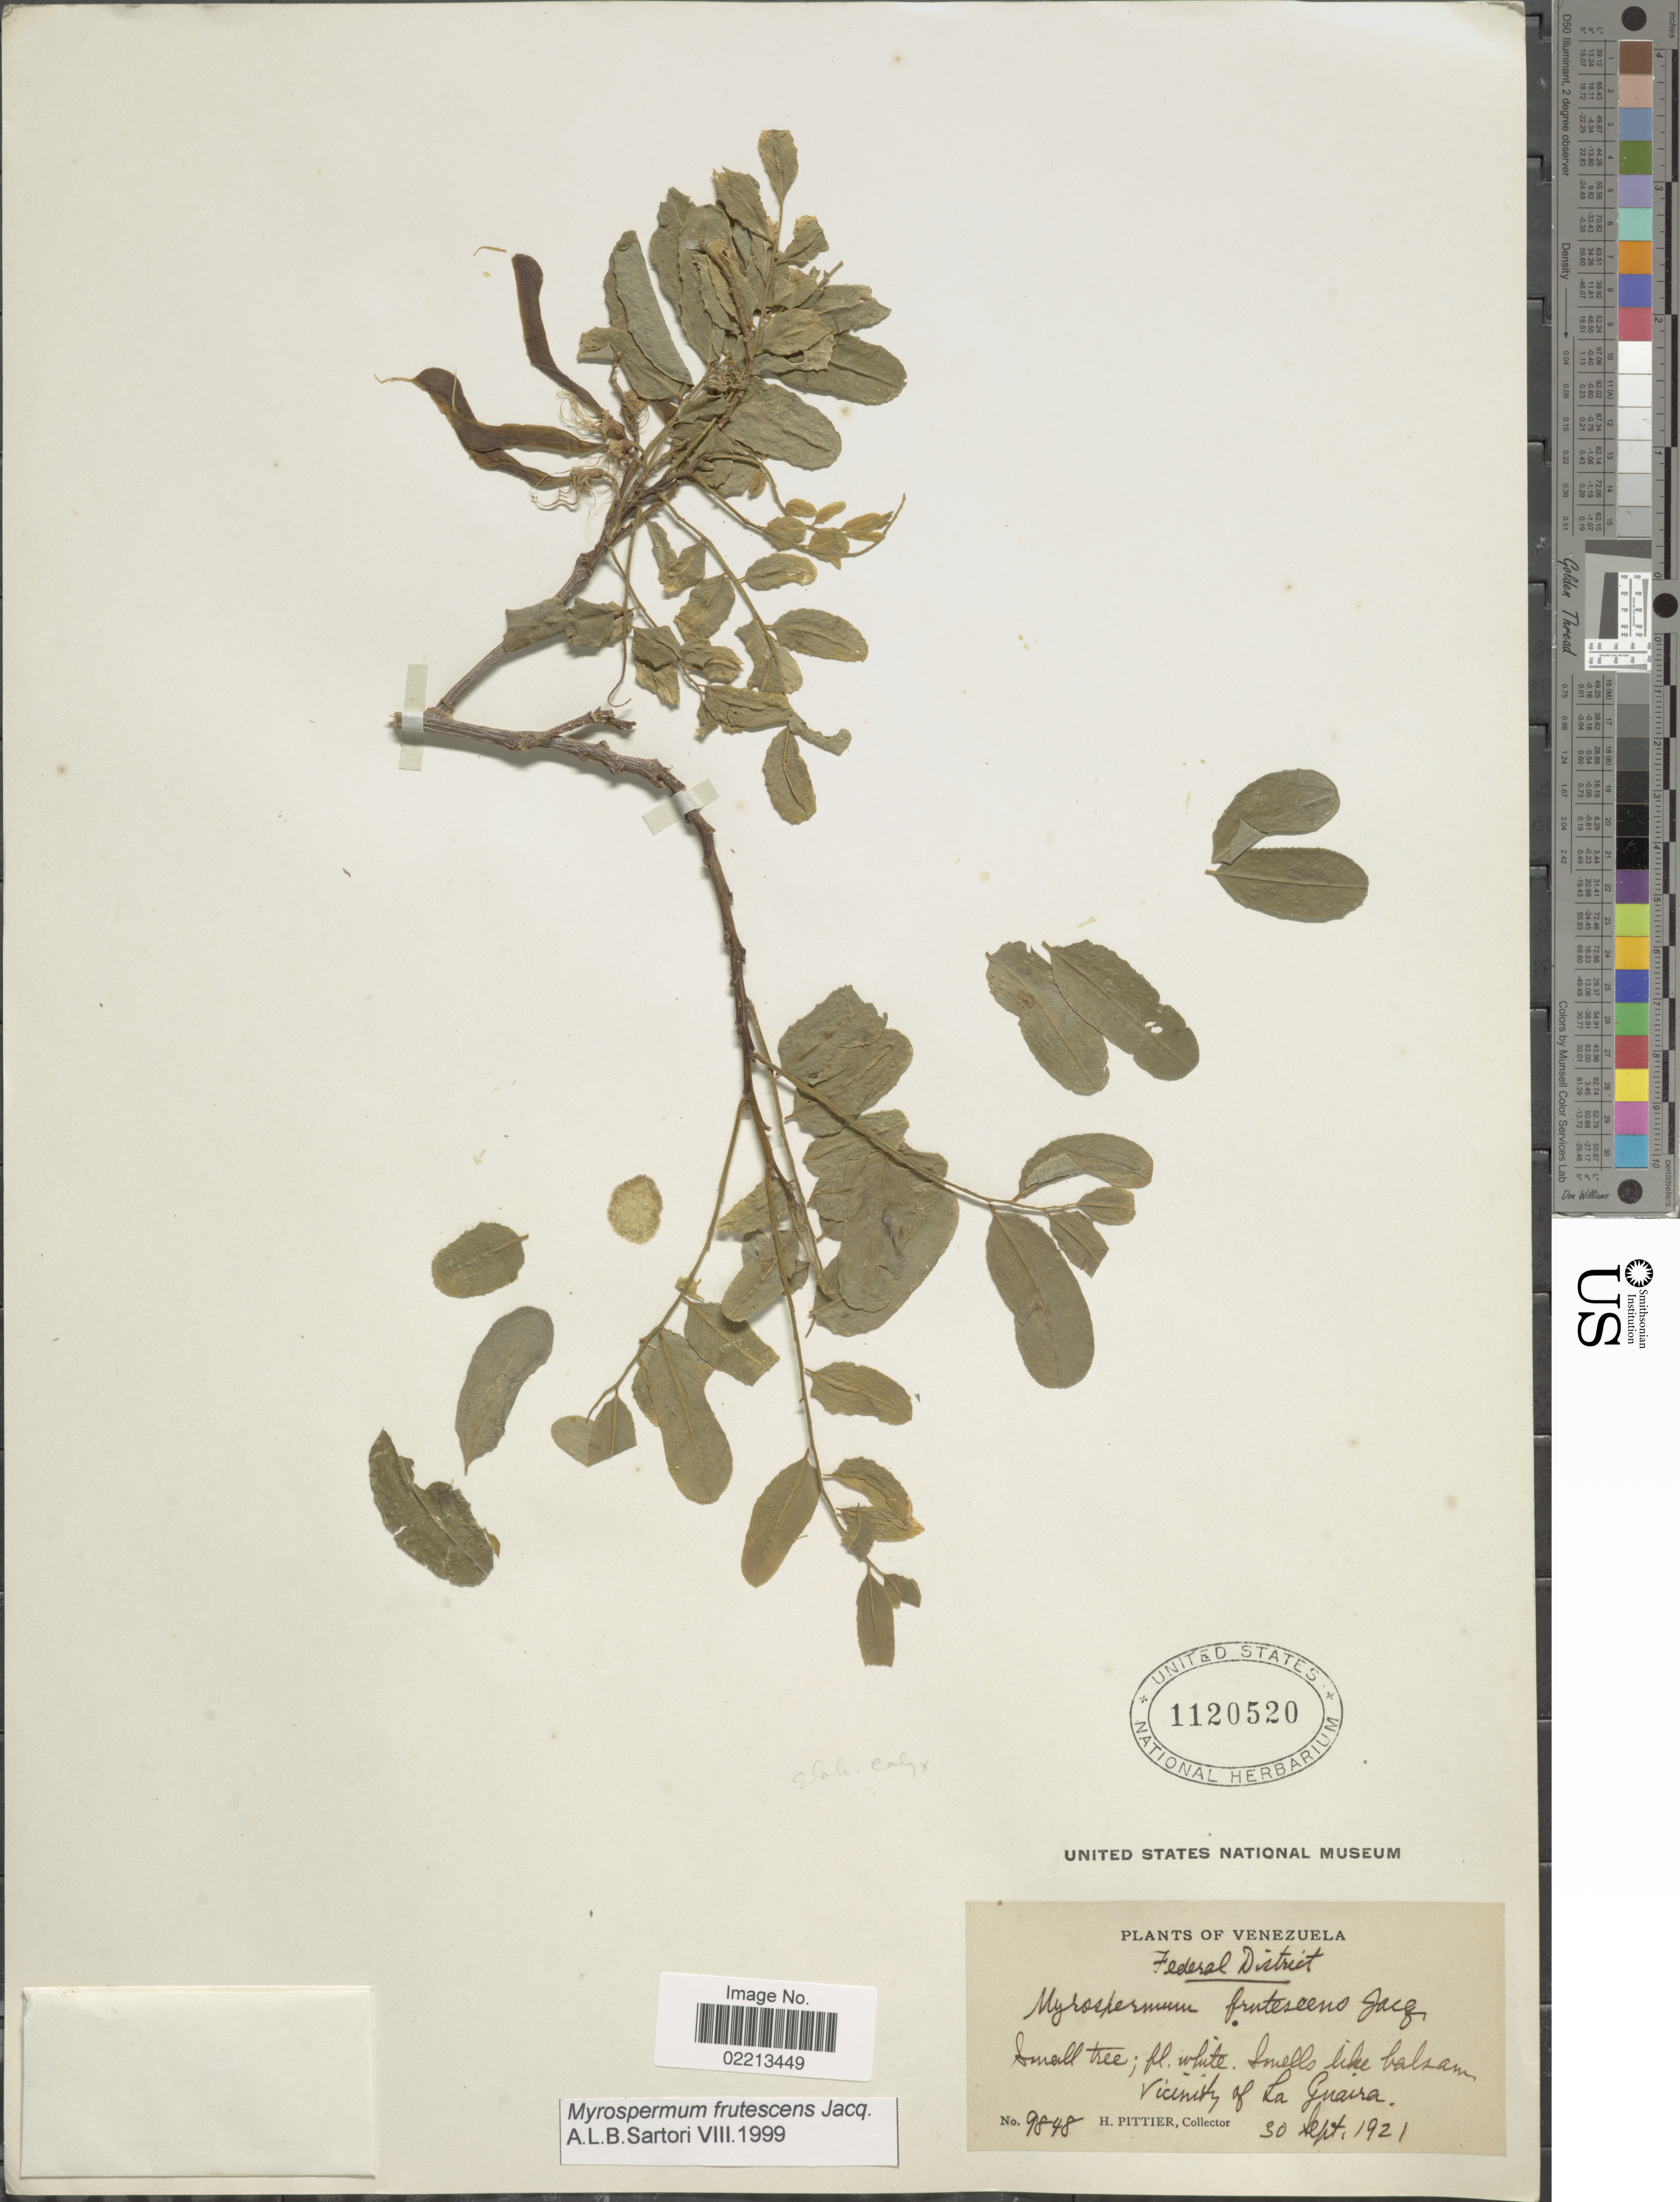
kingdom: Plantae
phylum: Tracheophyta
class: Magnoliopsida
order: Fabales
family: Fabaceae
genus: Myrospermum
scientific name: Myrospermum frutescens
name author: Jacq.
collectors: H. F. Pittier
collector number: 9848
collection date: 1921-09-30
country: Venezuela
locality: Vicinity of La Guaira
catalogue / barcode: US 1120520